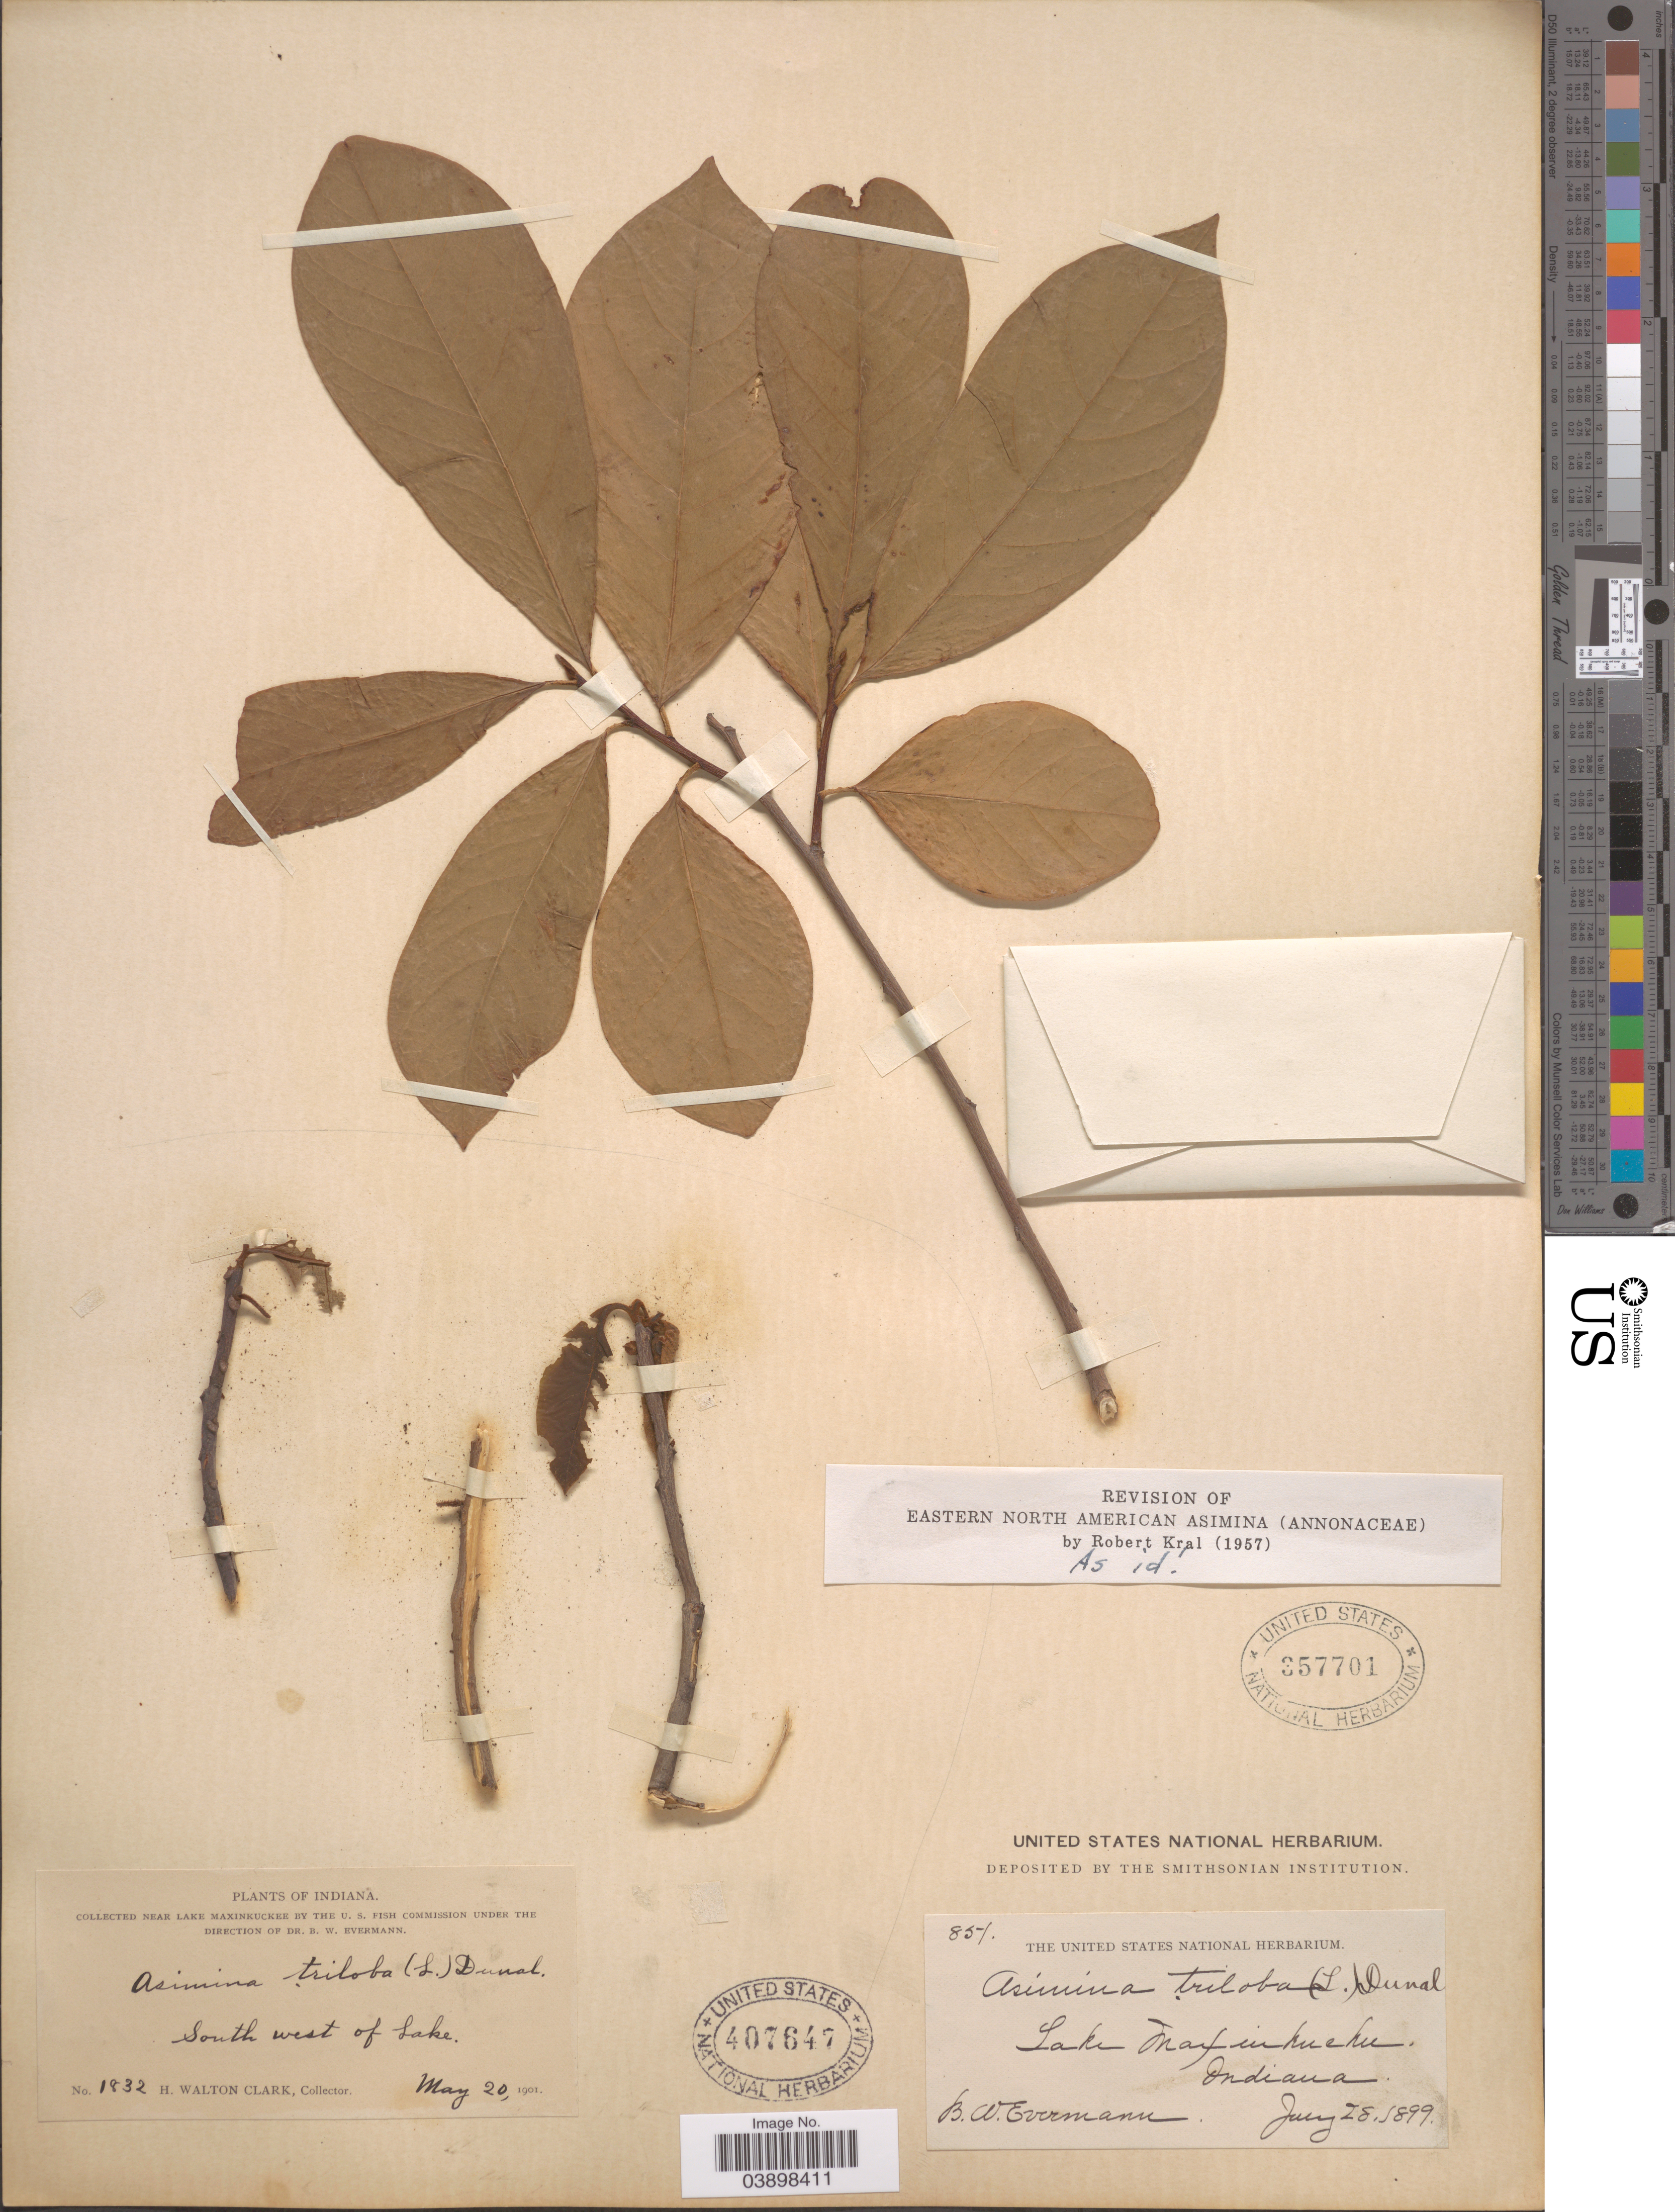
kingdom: Plantae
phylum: Tracheophyta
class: Magnoliopsida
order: Magnoliales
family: Annonaceae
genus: Asimina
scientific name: Asimina triloba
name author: (L.) Dunal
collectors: H. W. Clark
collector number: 1832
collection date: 1901-05-20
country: United States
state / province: Indiana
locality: Near Lake Maxinkuckee. South west of Lake.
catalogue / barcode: US 407647-2